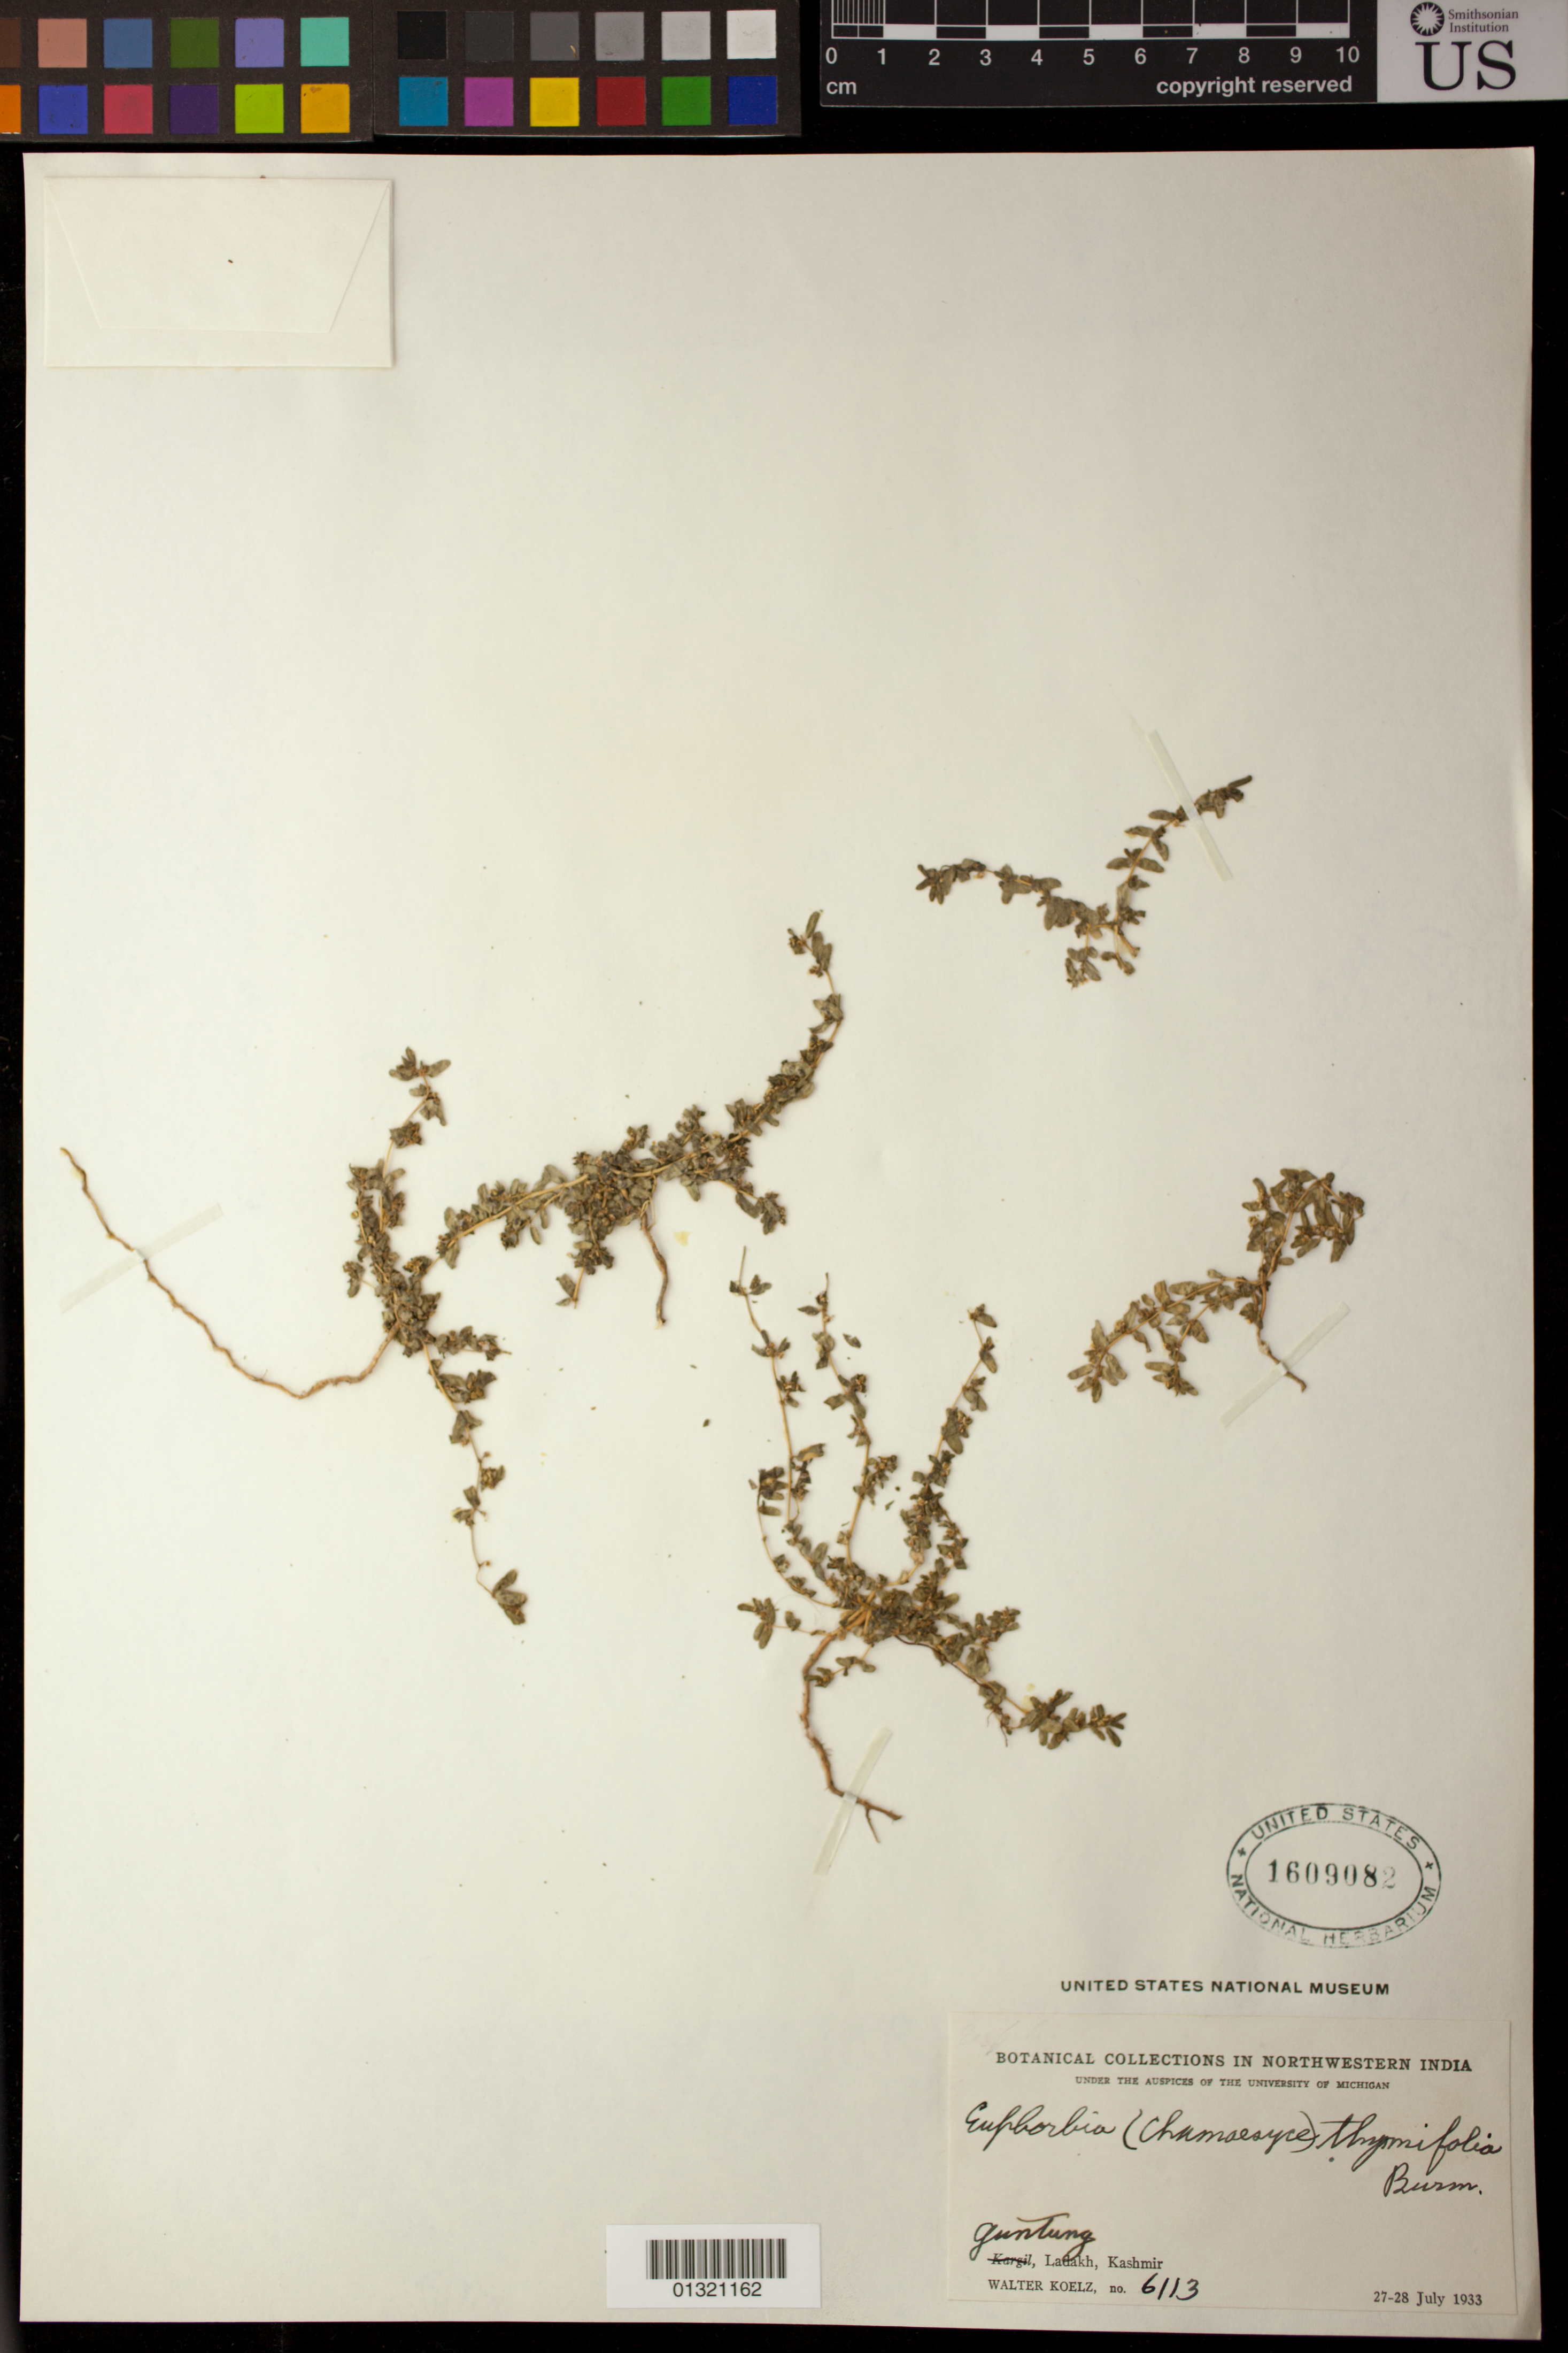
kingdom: Plantae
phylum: Tracheophyta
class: Magnoliopsida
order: Malpighiales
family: Euphorbiaceae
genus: Euphorbia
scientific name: Euphorbia thymifolia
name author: L.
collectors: W. N. Koelz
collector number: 6113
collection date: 1933-07-27/1933-07-28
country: India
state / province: Jammu and Kashmir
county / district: Kashmir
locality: Guntung [Gutyung], Ladakh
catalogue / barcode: US 1609082